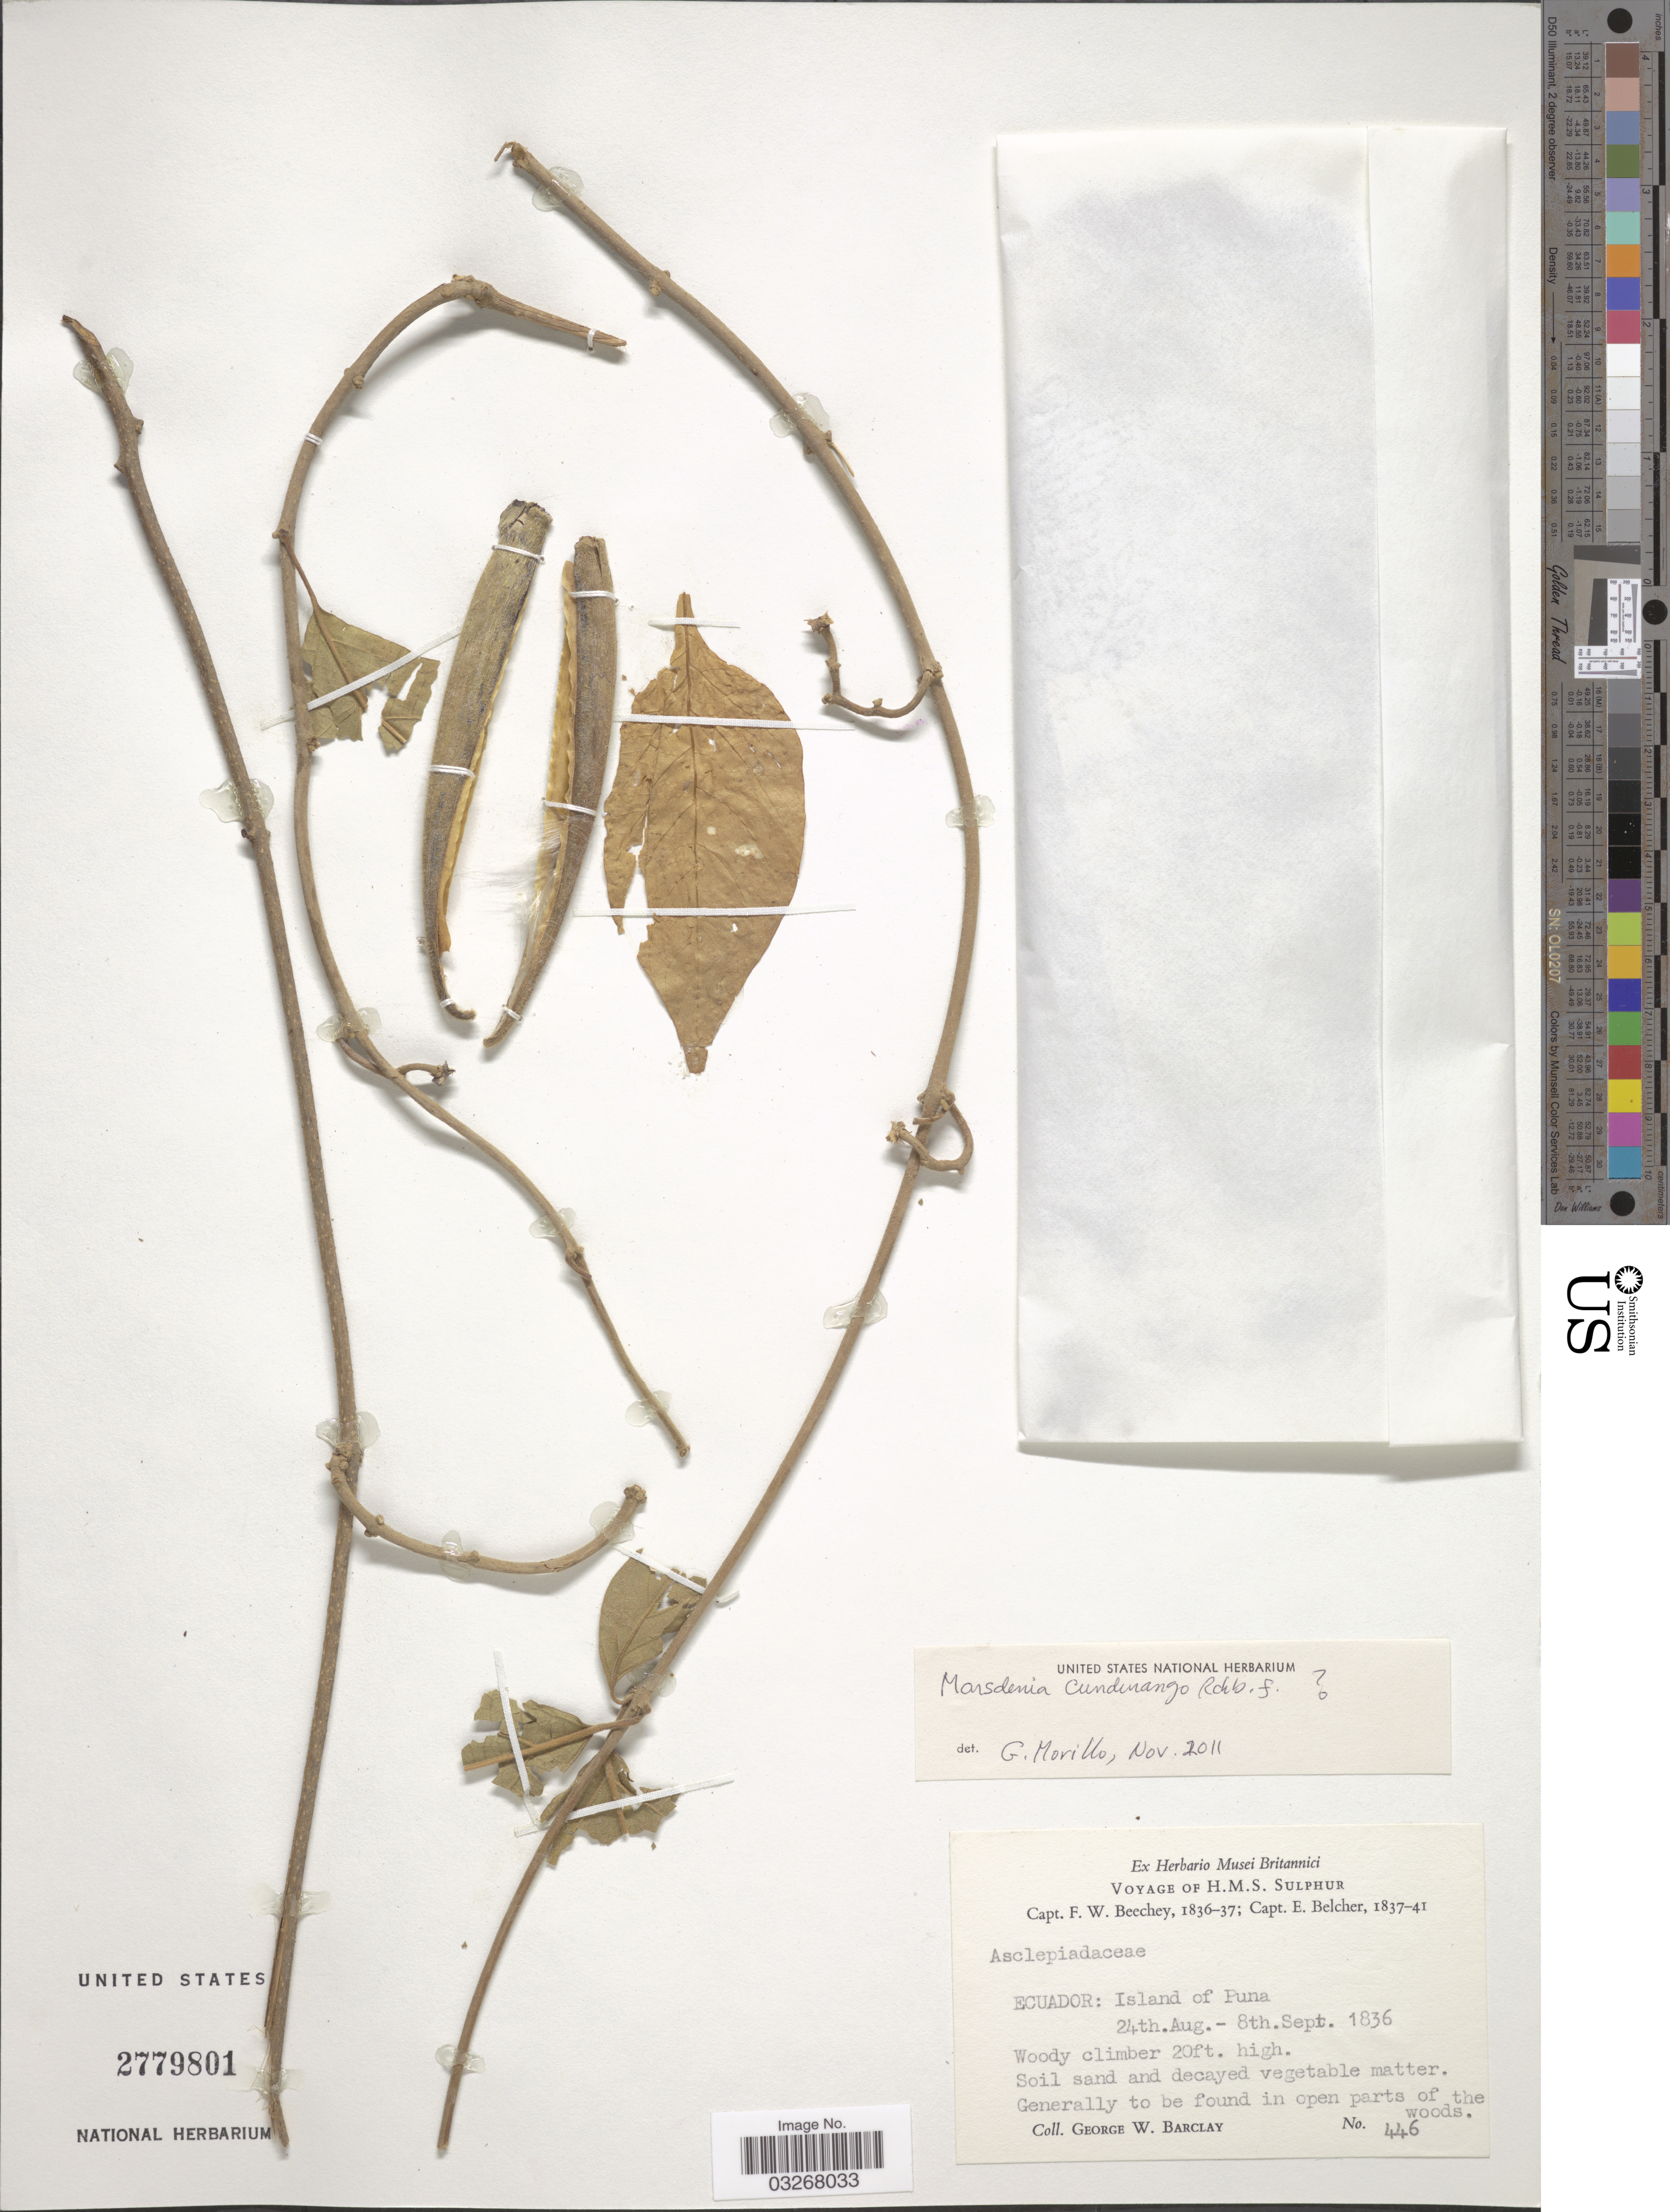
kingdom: Plantae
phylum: Tracheophyta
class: Magnoliopsida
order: Gentianales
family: Apocynaceae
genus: Marsdenia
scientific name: Marsdenia cundurango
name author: Rchb. f.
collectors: G. W. Barclay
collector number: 446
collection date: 1836-08-24/1836-09-08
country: Ecuador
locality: Island of Puna.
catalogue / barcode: US 2779801